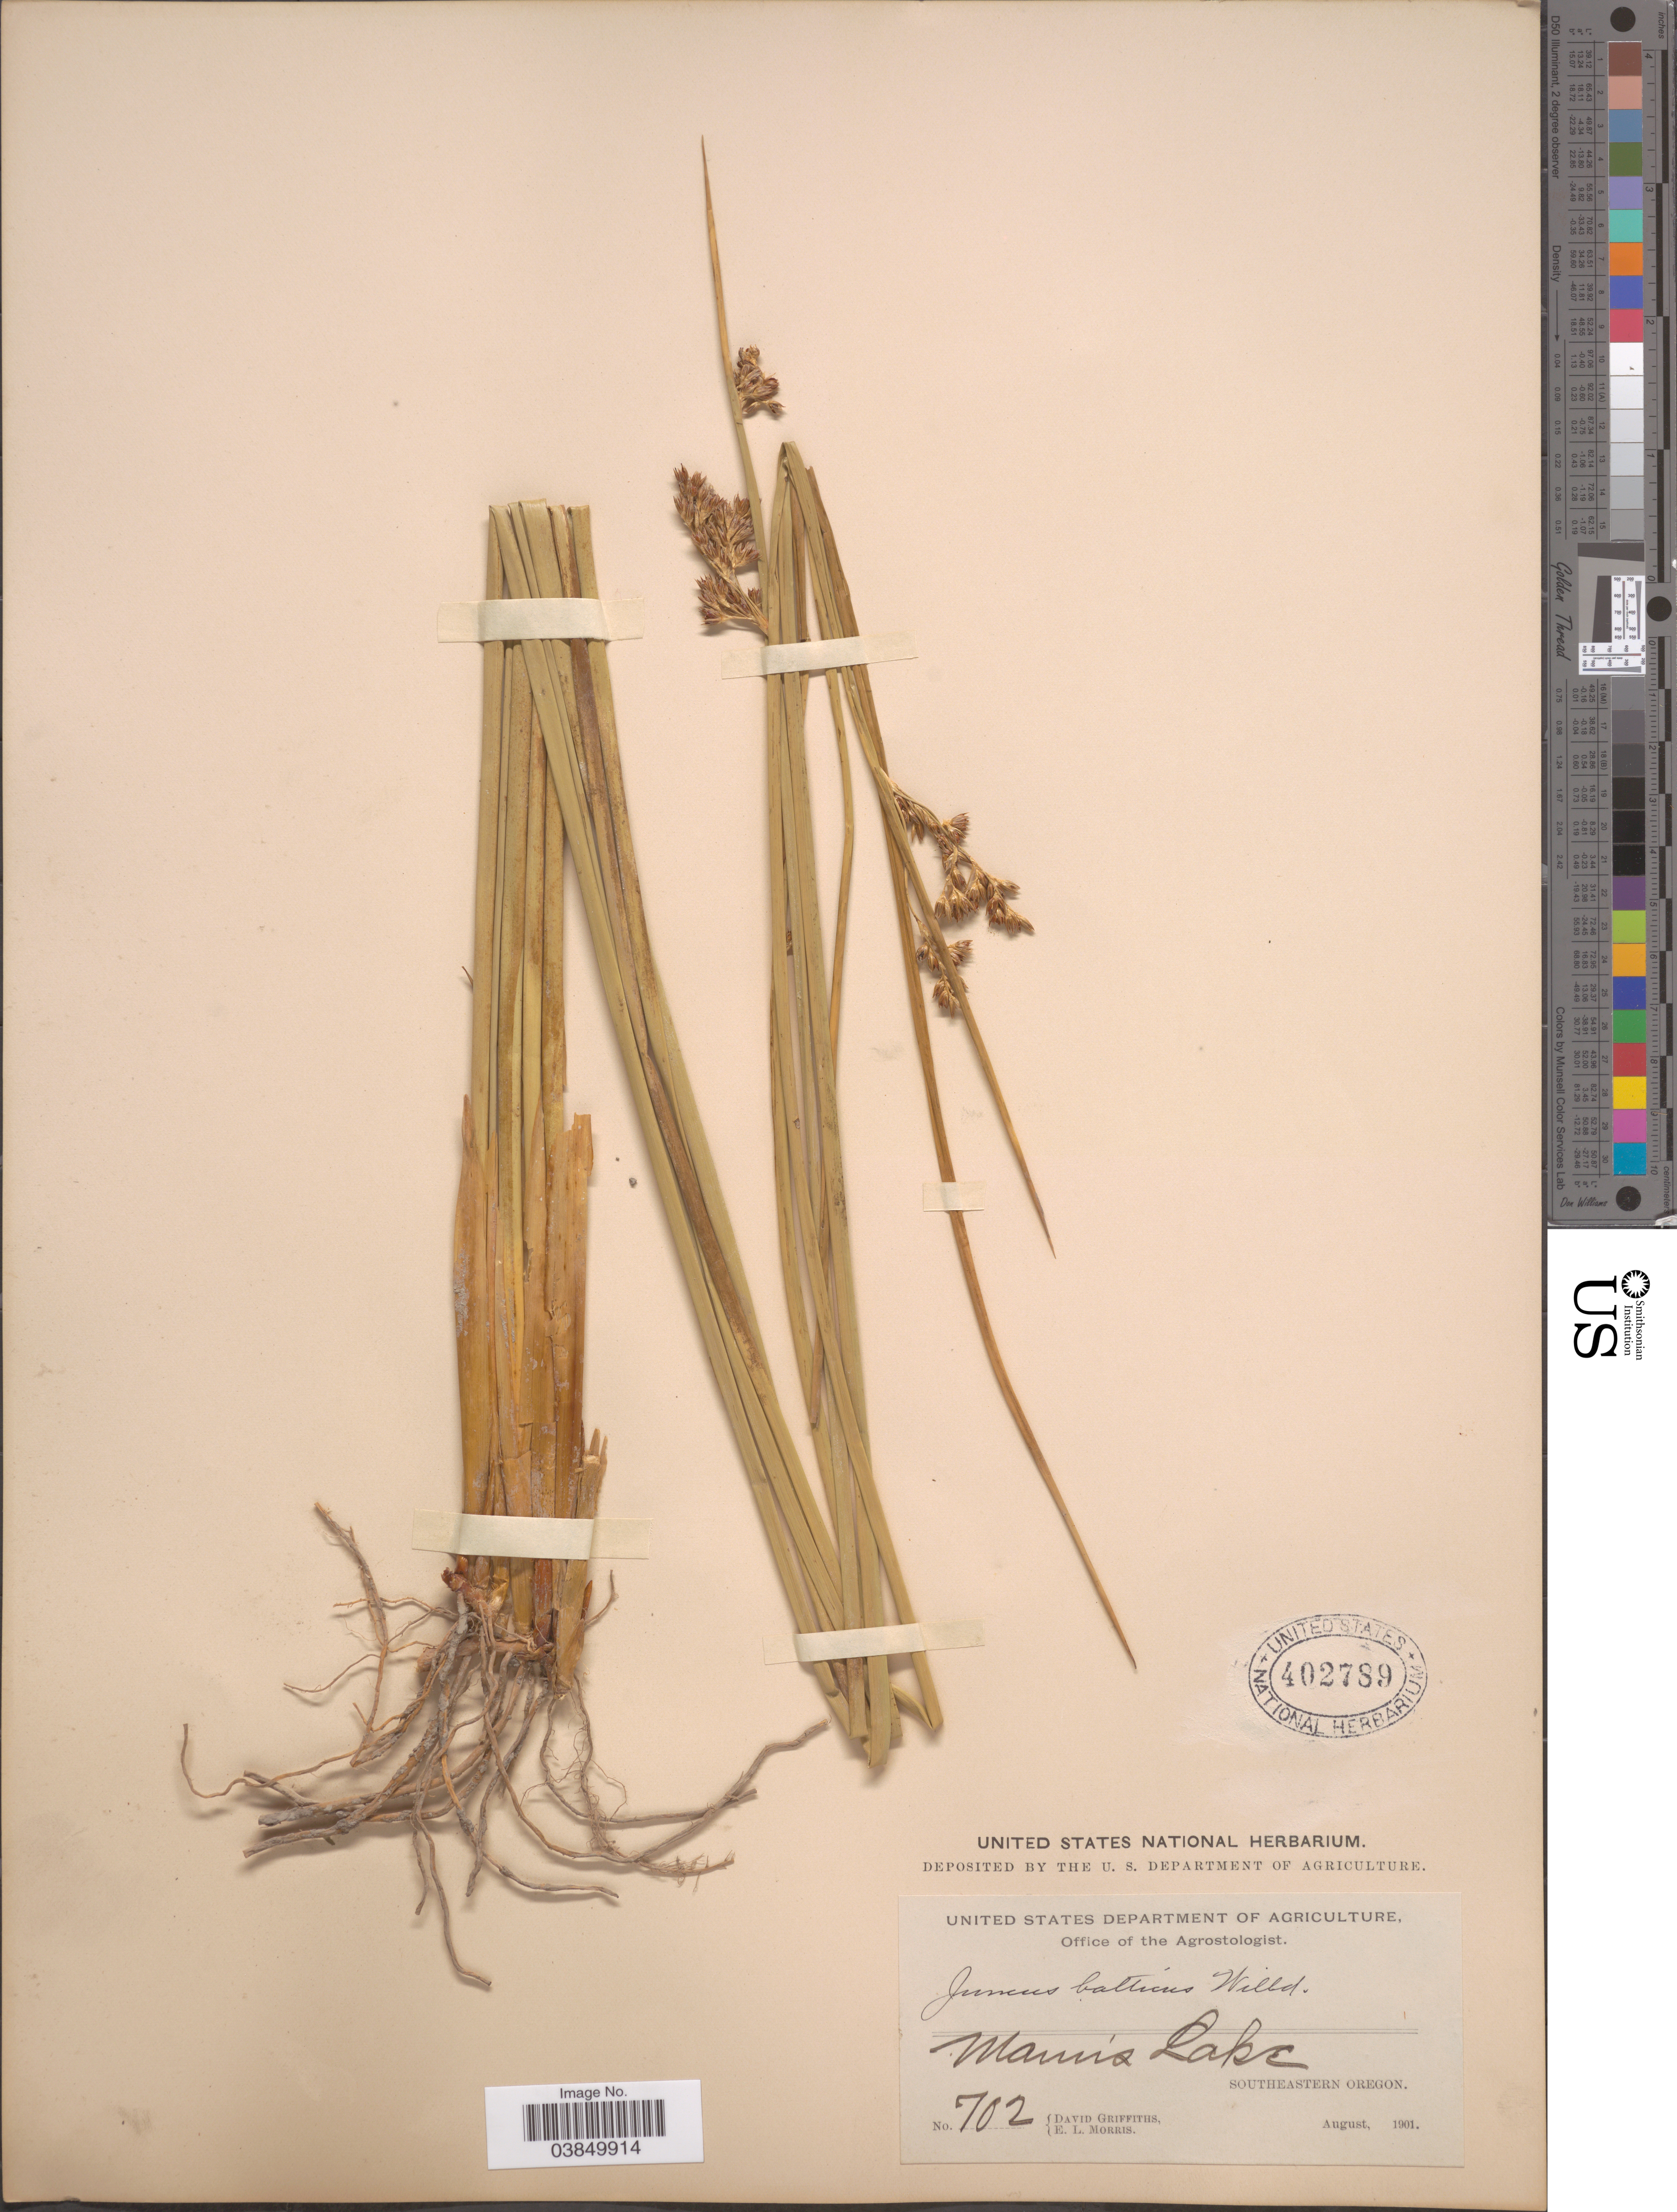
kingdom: Plantae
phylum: Tracheophyta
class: Liliopsida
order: Poales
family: Juncaceae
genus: Juncus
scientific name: Juncus balticus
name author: Willd.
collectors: D. Griffiths & E. Morris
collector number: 702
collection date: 1901-08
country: United States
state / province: Oregon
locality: Manus Lake, Southeastern Oregon.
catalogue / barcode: US 402789